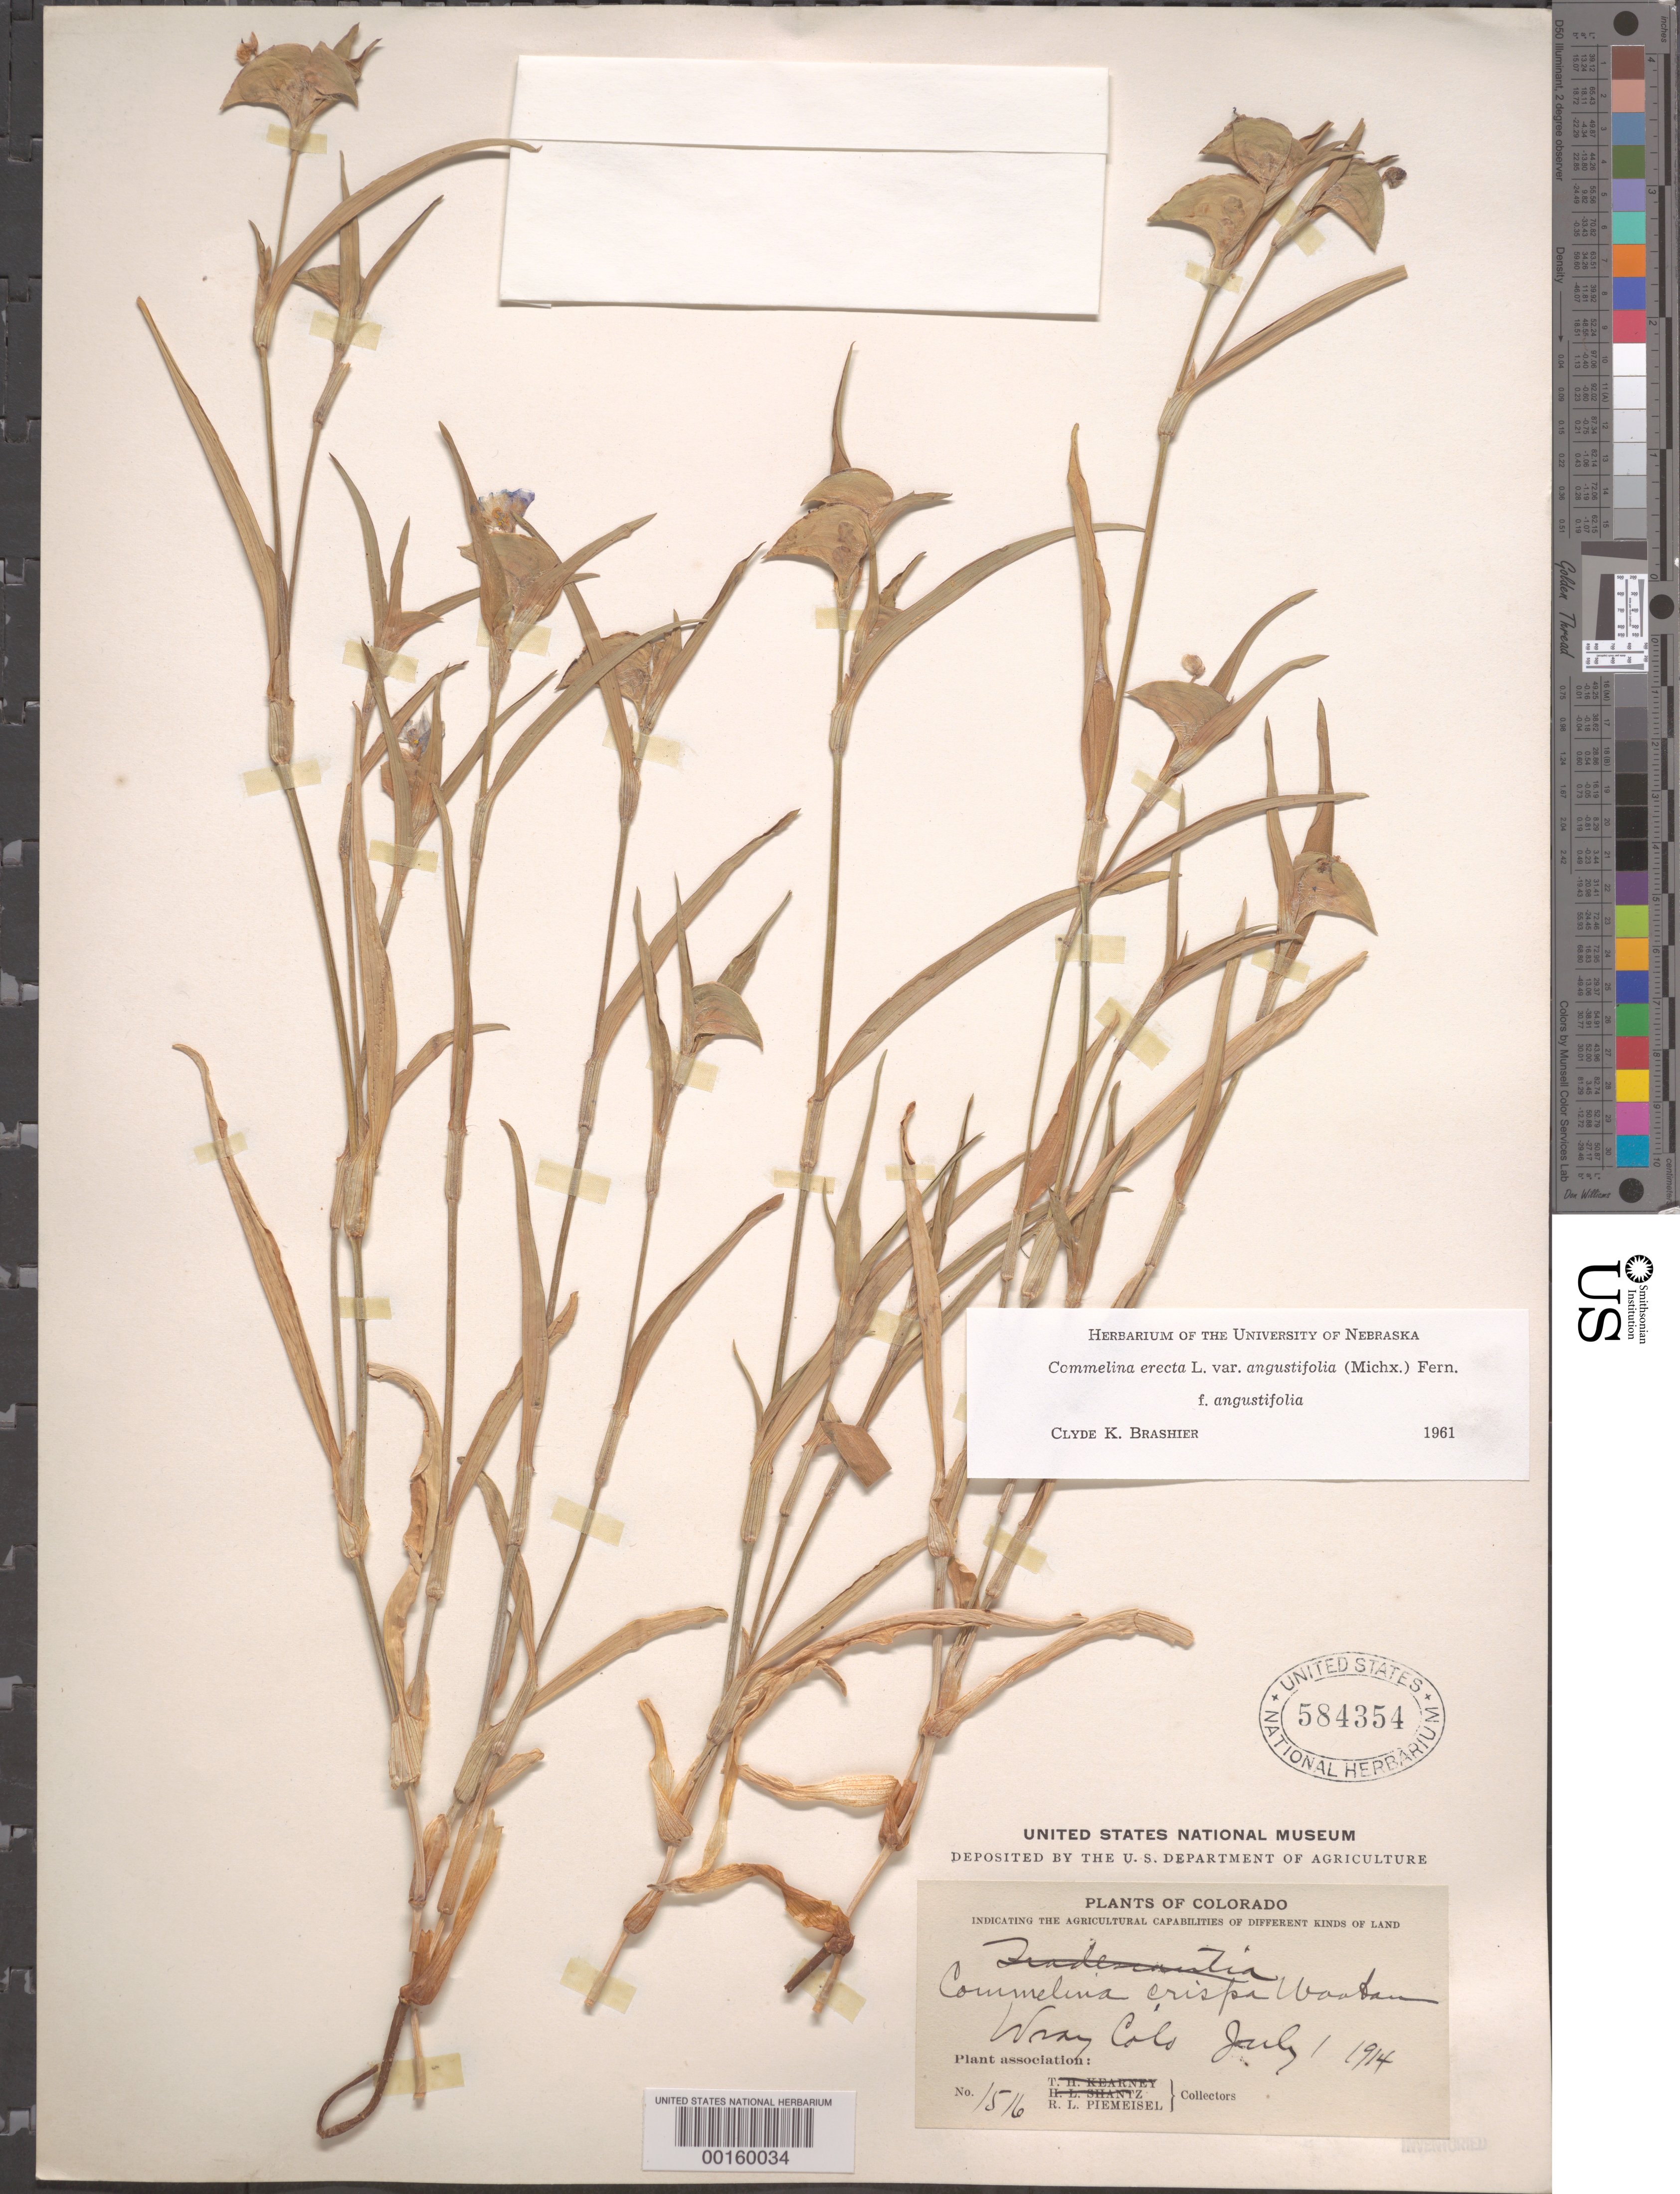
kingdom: Plantae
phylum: Tracheophyta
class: Liliopsida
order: Commelinales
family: Commelinaceae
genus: Commelina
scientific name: Commelina erecta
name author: L.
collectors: R. L. Piemeisel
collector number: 1516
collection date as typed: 01 Jul 1914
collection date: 1914-07-01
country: United States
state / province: Colorado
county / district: Yuma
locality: Wray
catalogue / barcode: US 584354